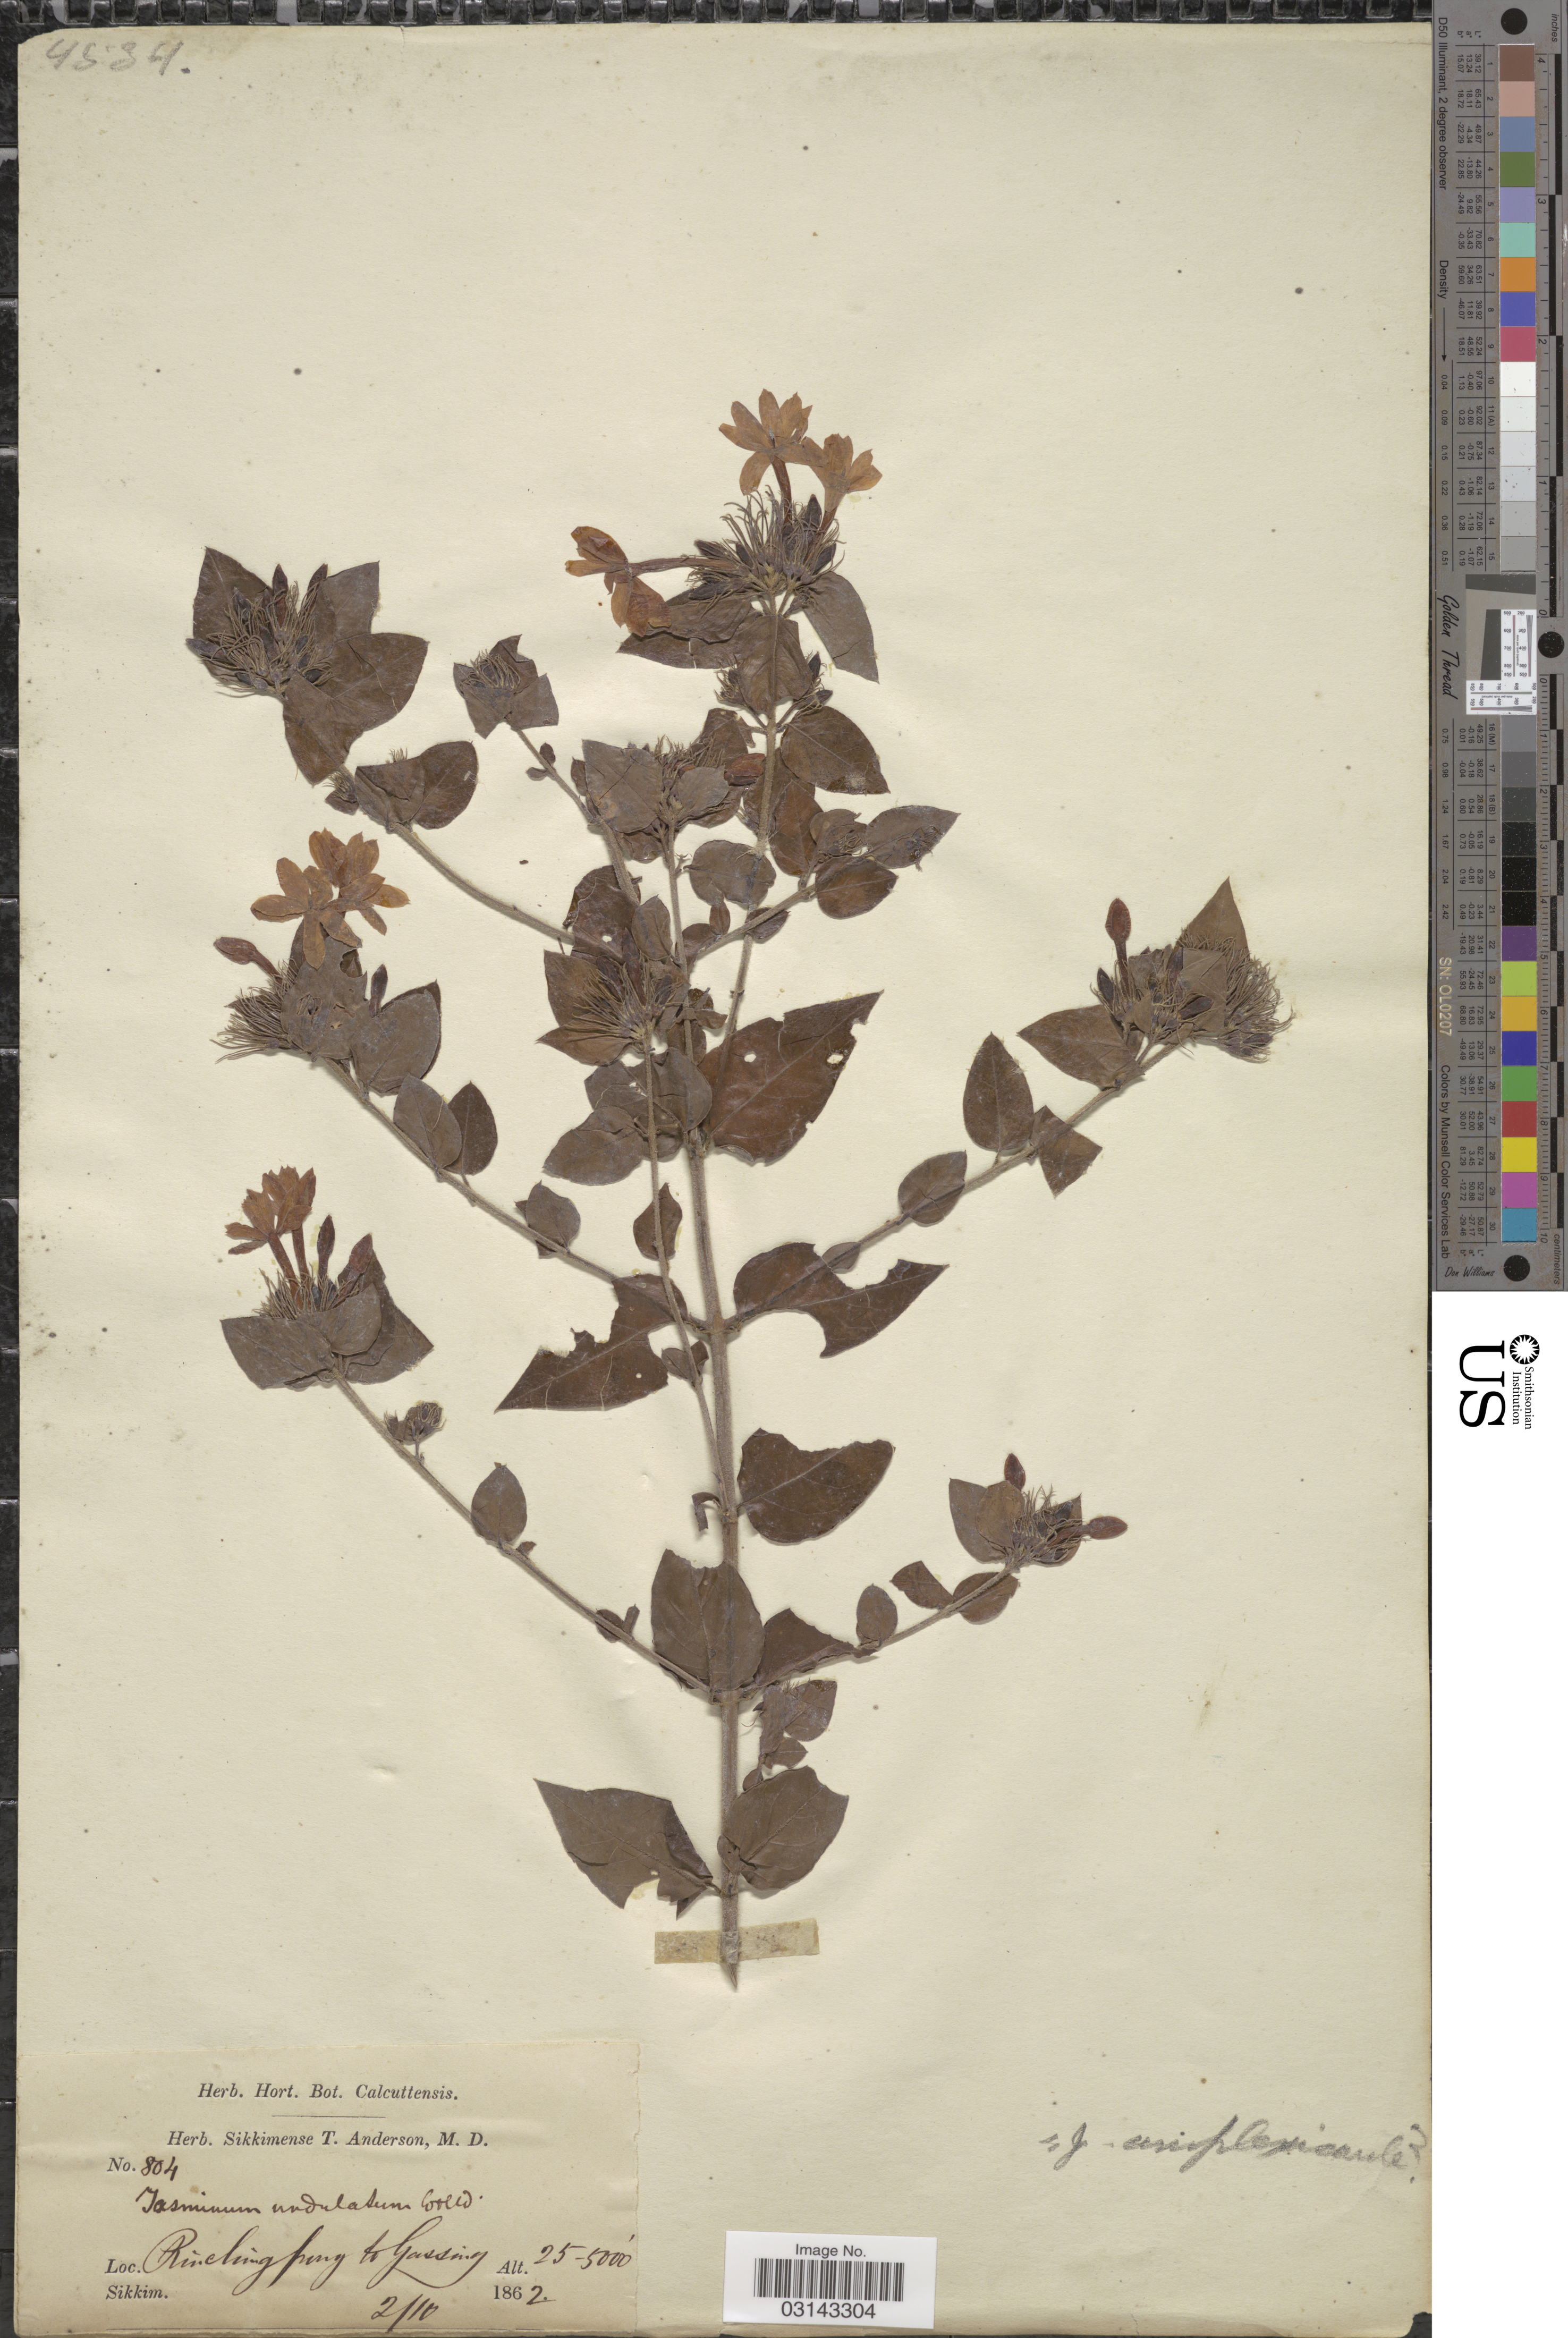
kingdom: Plantae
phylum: Tracheophyta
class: Magnoliopsida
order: Lamiales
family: Oleaceae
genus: Jasminum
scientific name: Jasminum elongatum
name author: (P.J. Bergius) Willd.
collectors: Ex herb. Sikkimense T. Anderson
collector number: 804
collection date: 1862-10-02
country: India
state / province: Sikkim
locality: Rinchingpong to Gassing.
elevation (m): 762